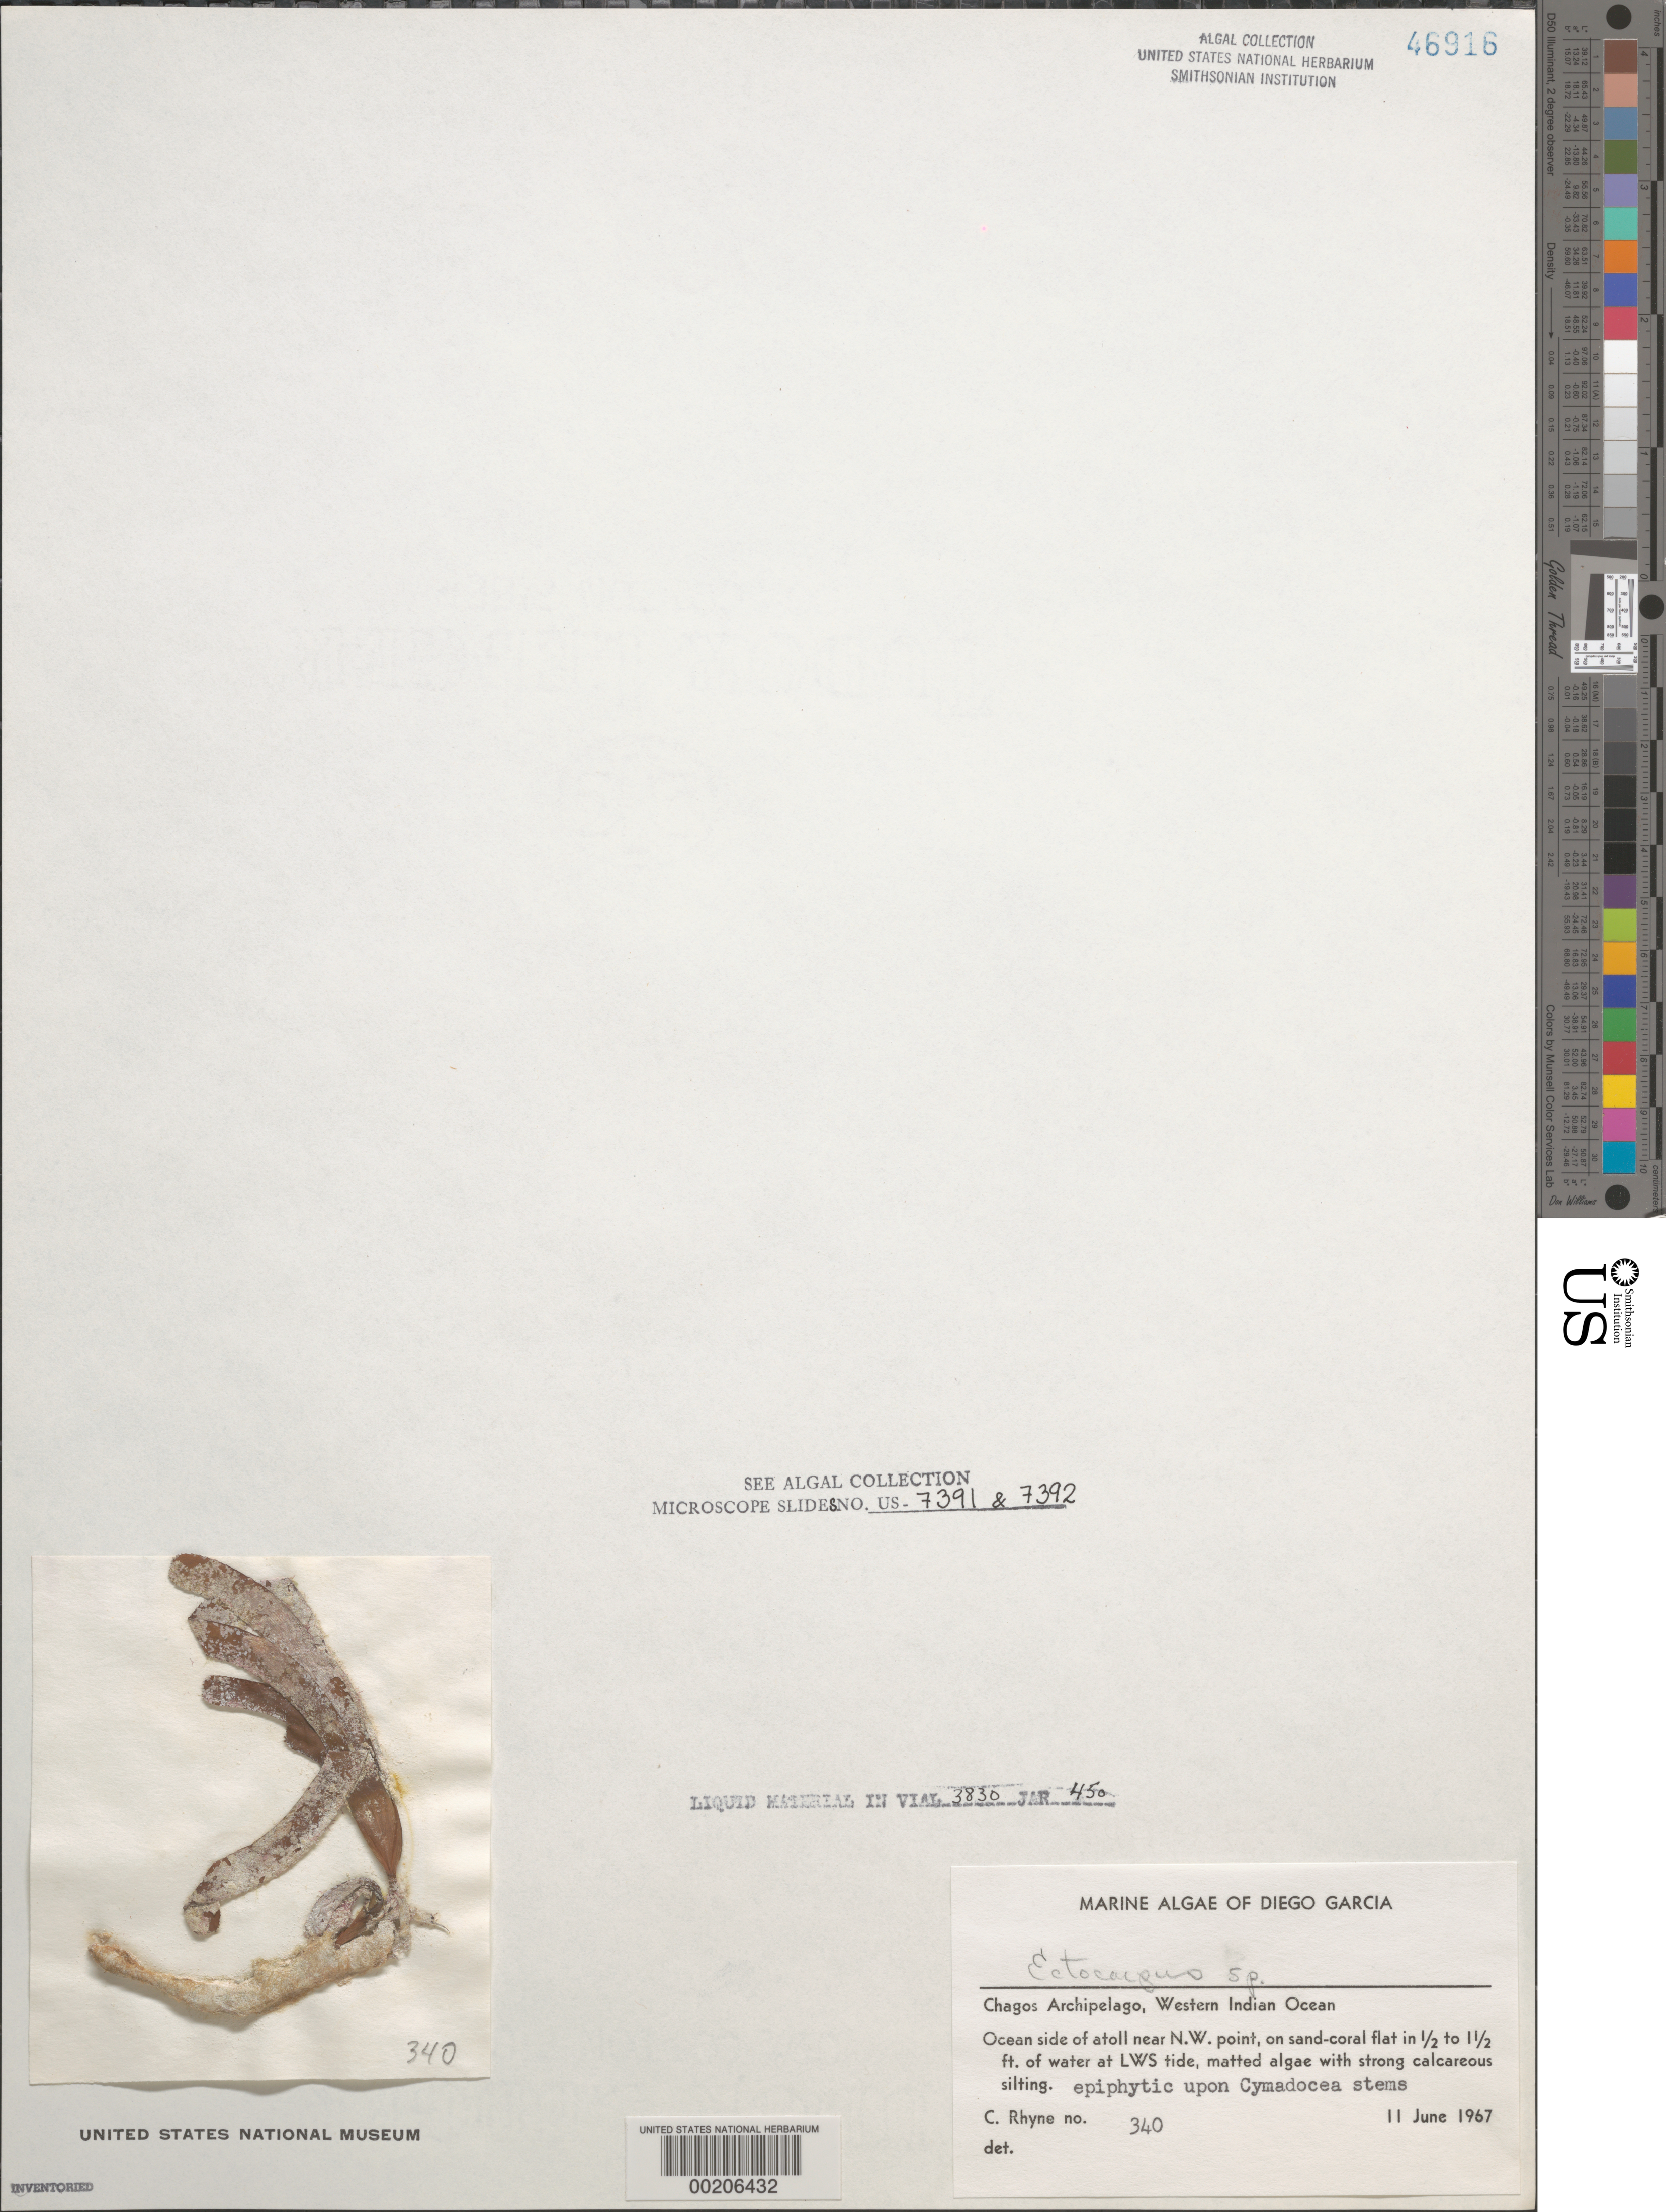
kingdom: Chromista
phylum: Ochrophyta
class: Phaeophyceae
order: Ectocarpales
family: Ectocarpaceae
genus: Ectocarpus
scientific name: Ectocarpus sp.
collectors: C. Rhyne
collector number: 340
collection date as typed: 11 Jun 1967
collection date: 1967-06-11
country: British Indian Ocean Territory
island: Diego Garcia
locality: Near Northwest Point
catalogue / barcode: US 46916